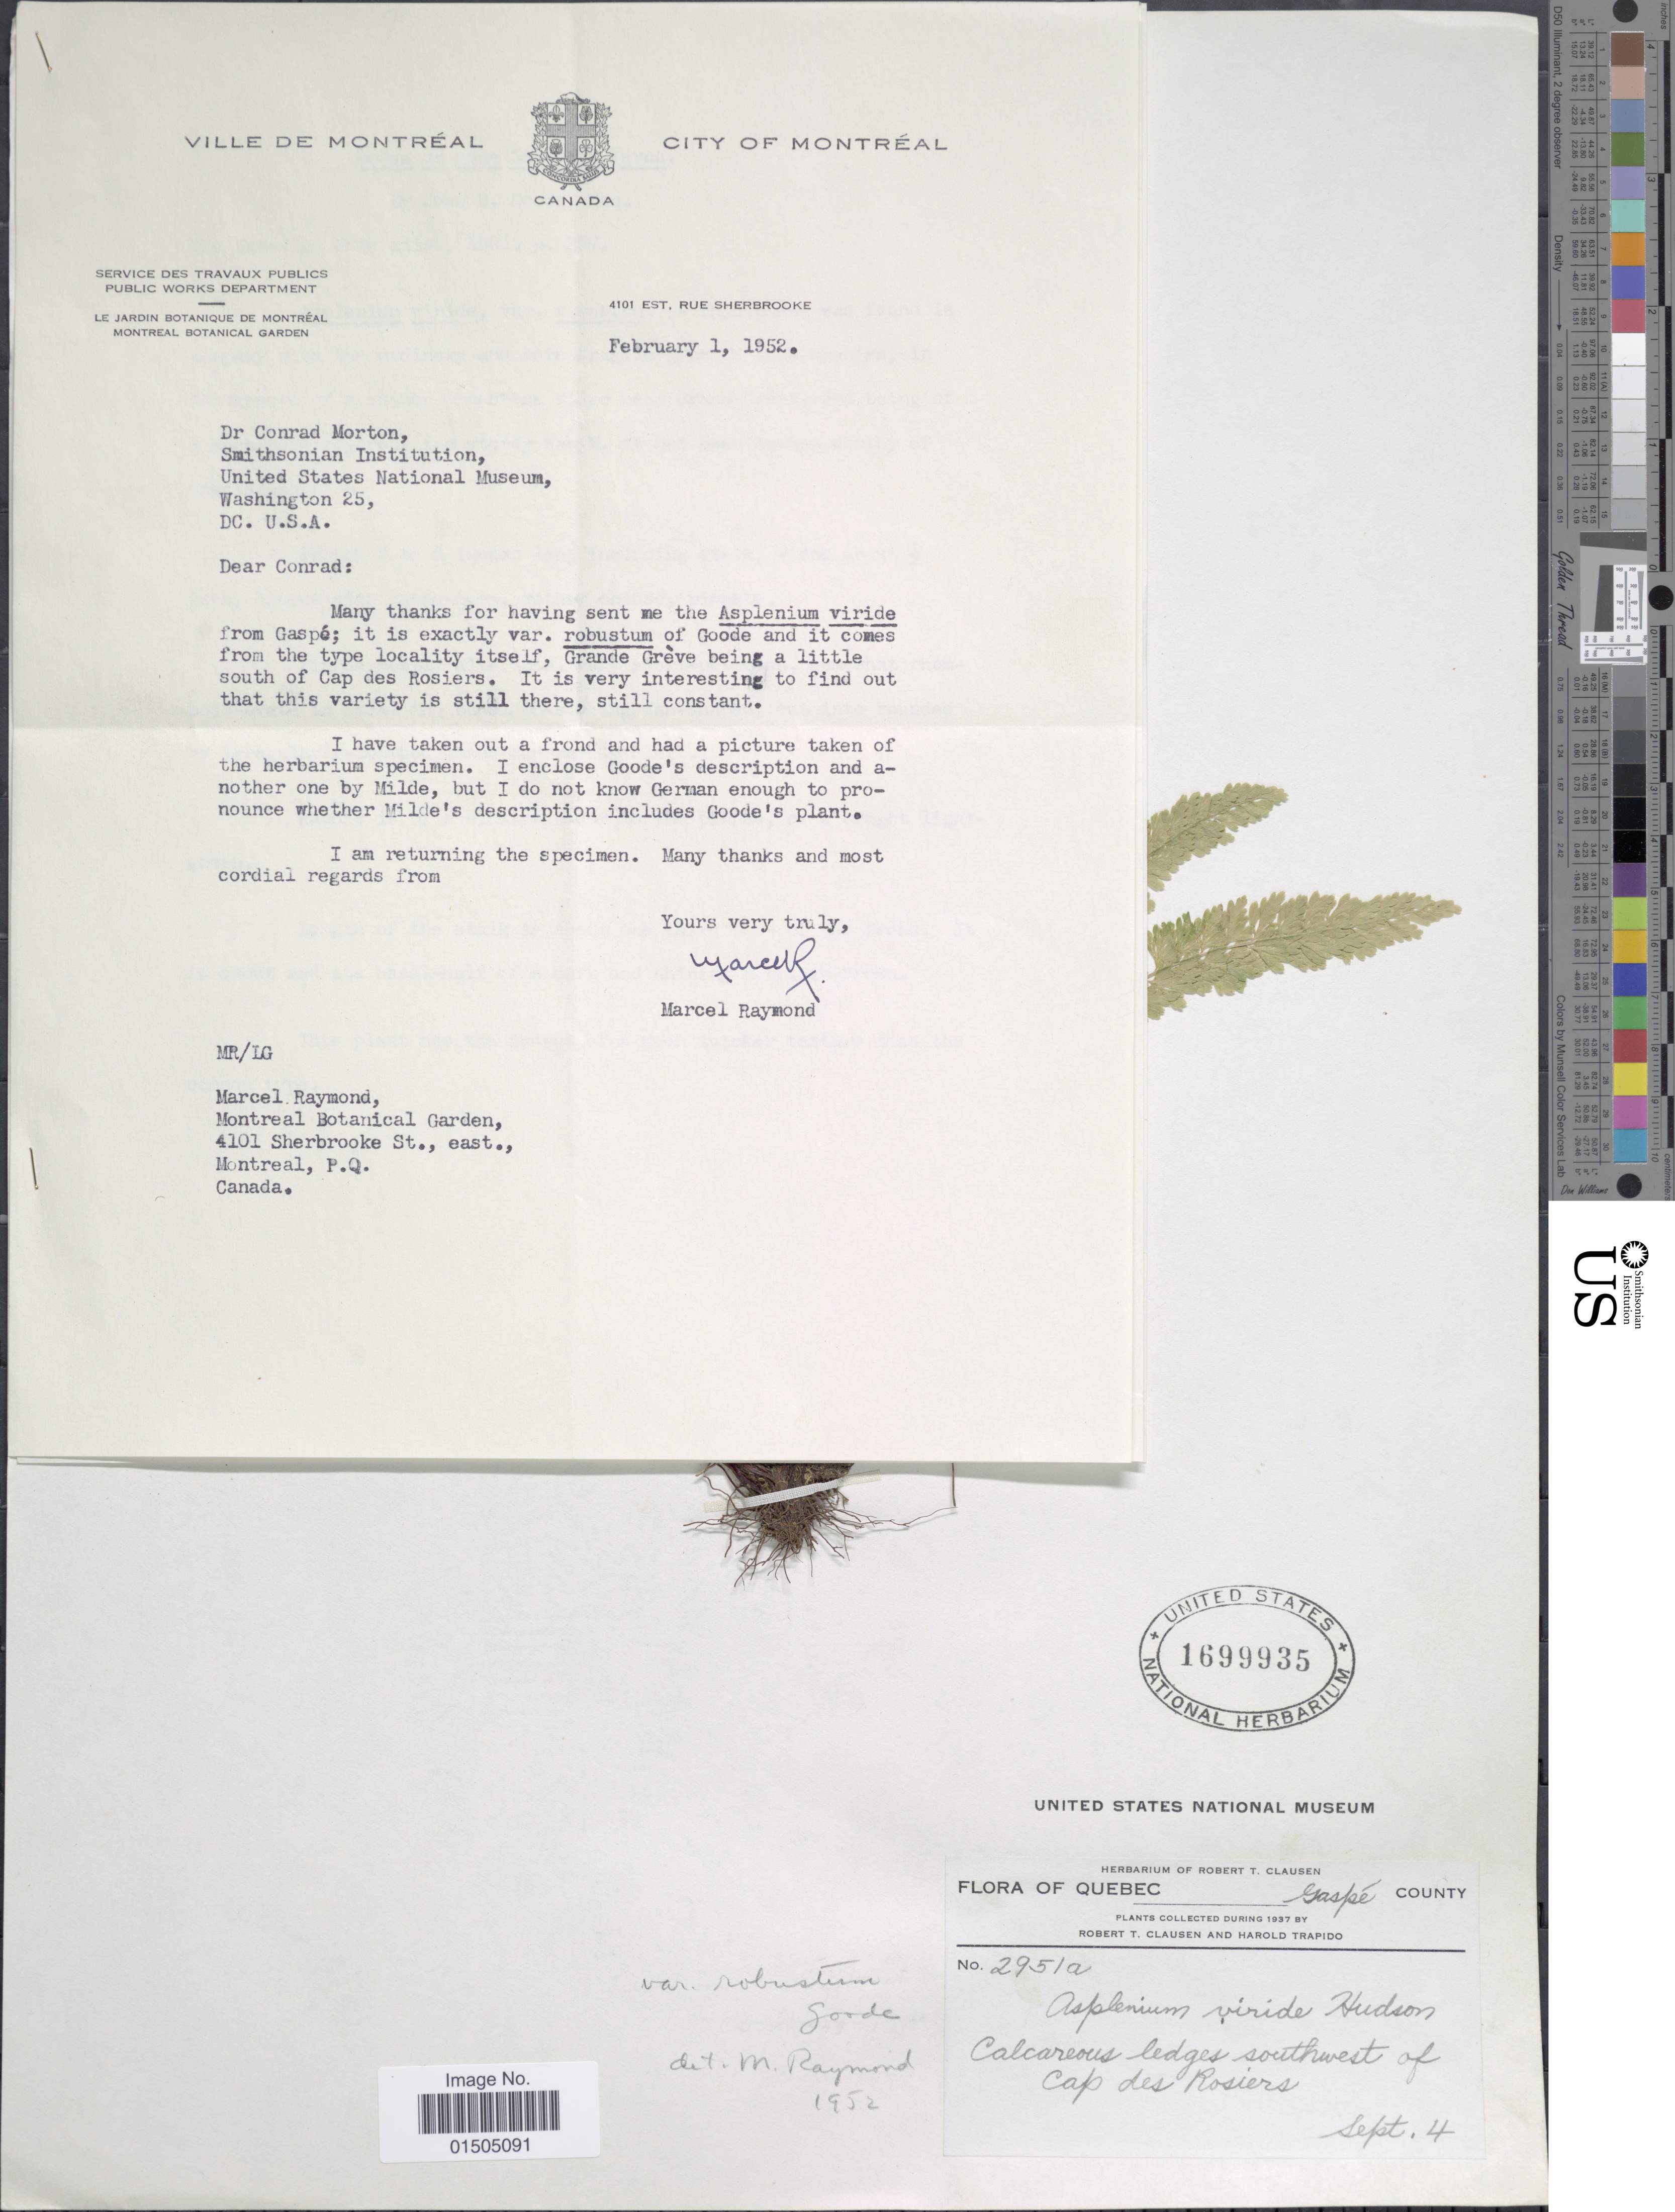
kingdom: Plantae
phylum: Tracheophyta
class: Polypodiopsida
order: Polypodiales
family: Aspleniaceae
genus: Asplenium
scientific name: Asplenium trichomanes-ramosum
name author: L.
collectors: R. T. Clausen & H. Trapido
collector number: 2951a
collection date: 1937-09-04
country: Canada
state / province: Quebec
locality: Gaspé County. Calcareous ledges southwest of Cap des Rosiers.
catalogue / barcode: US 1699935